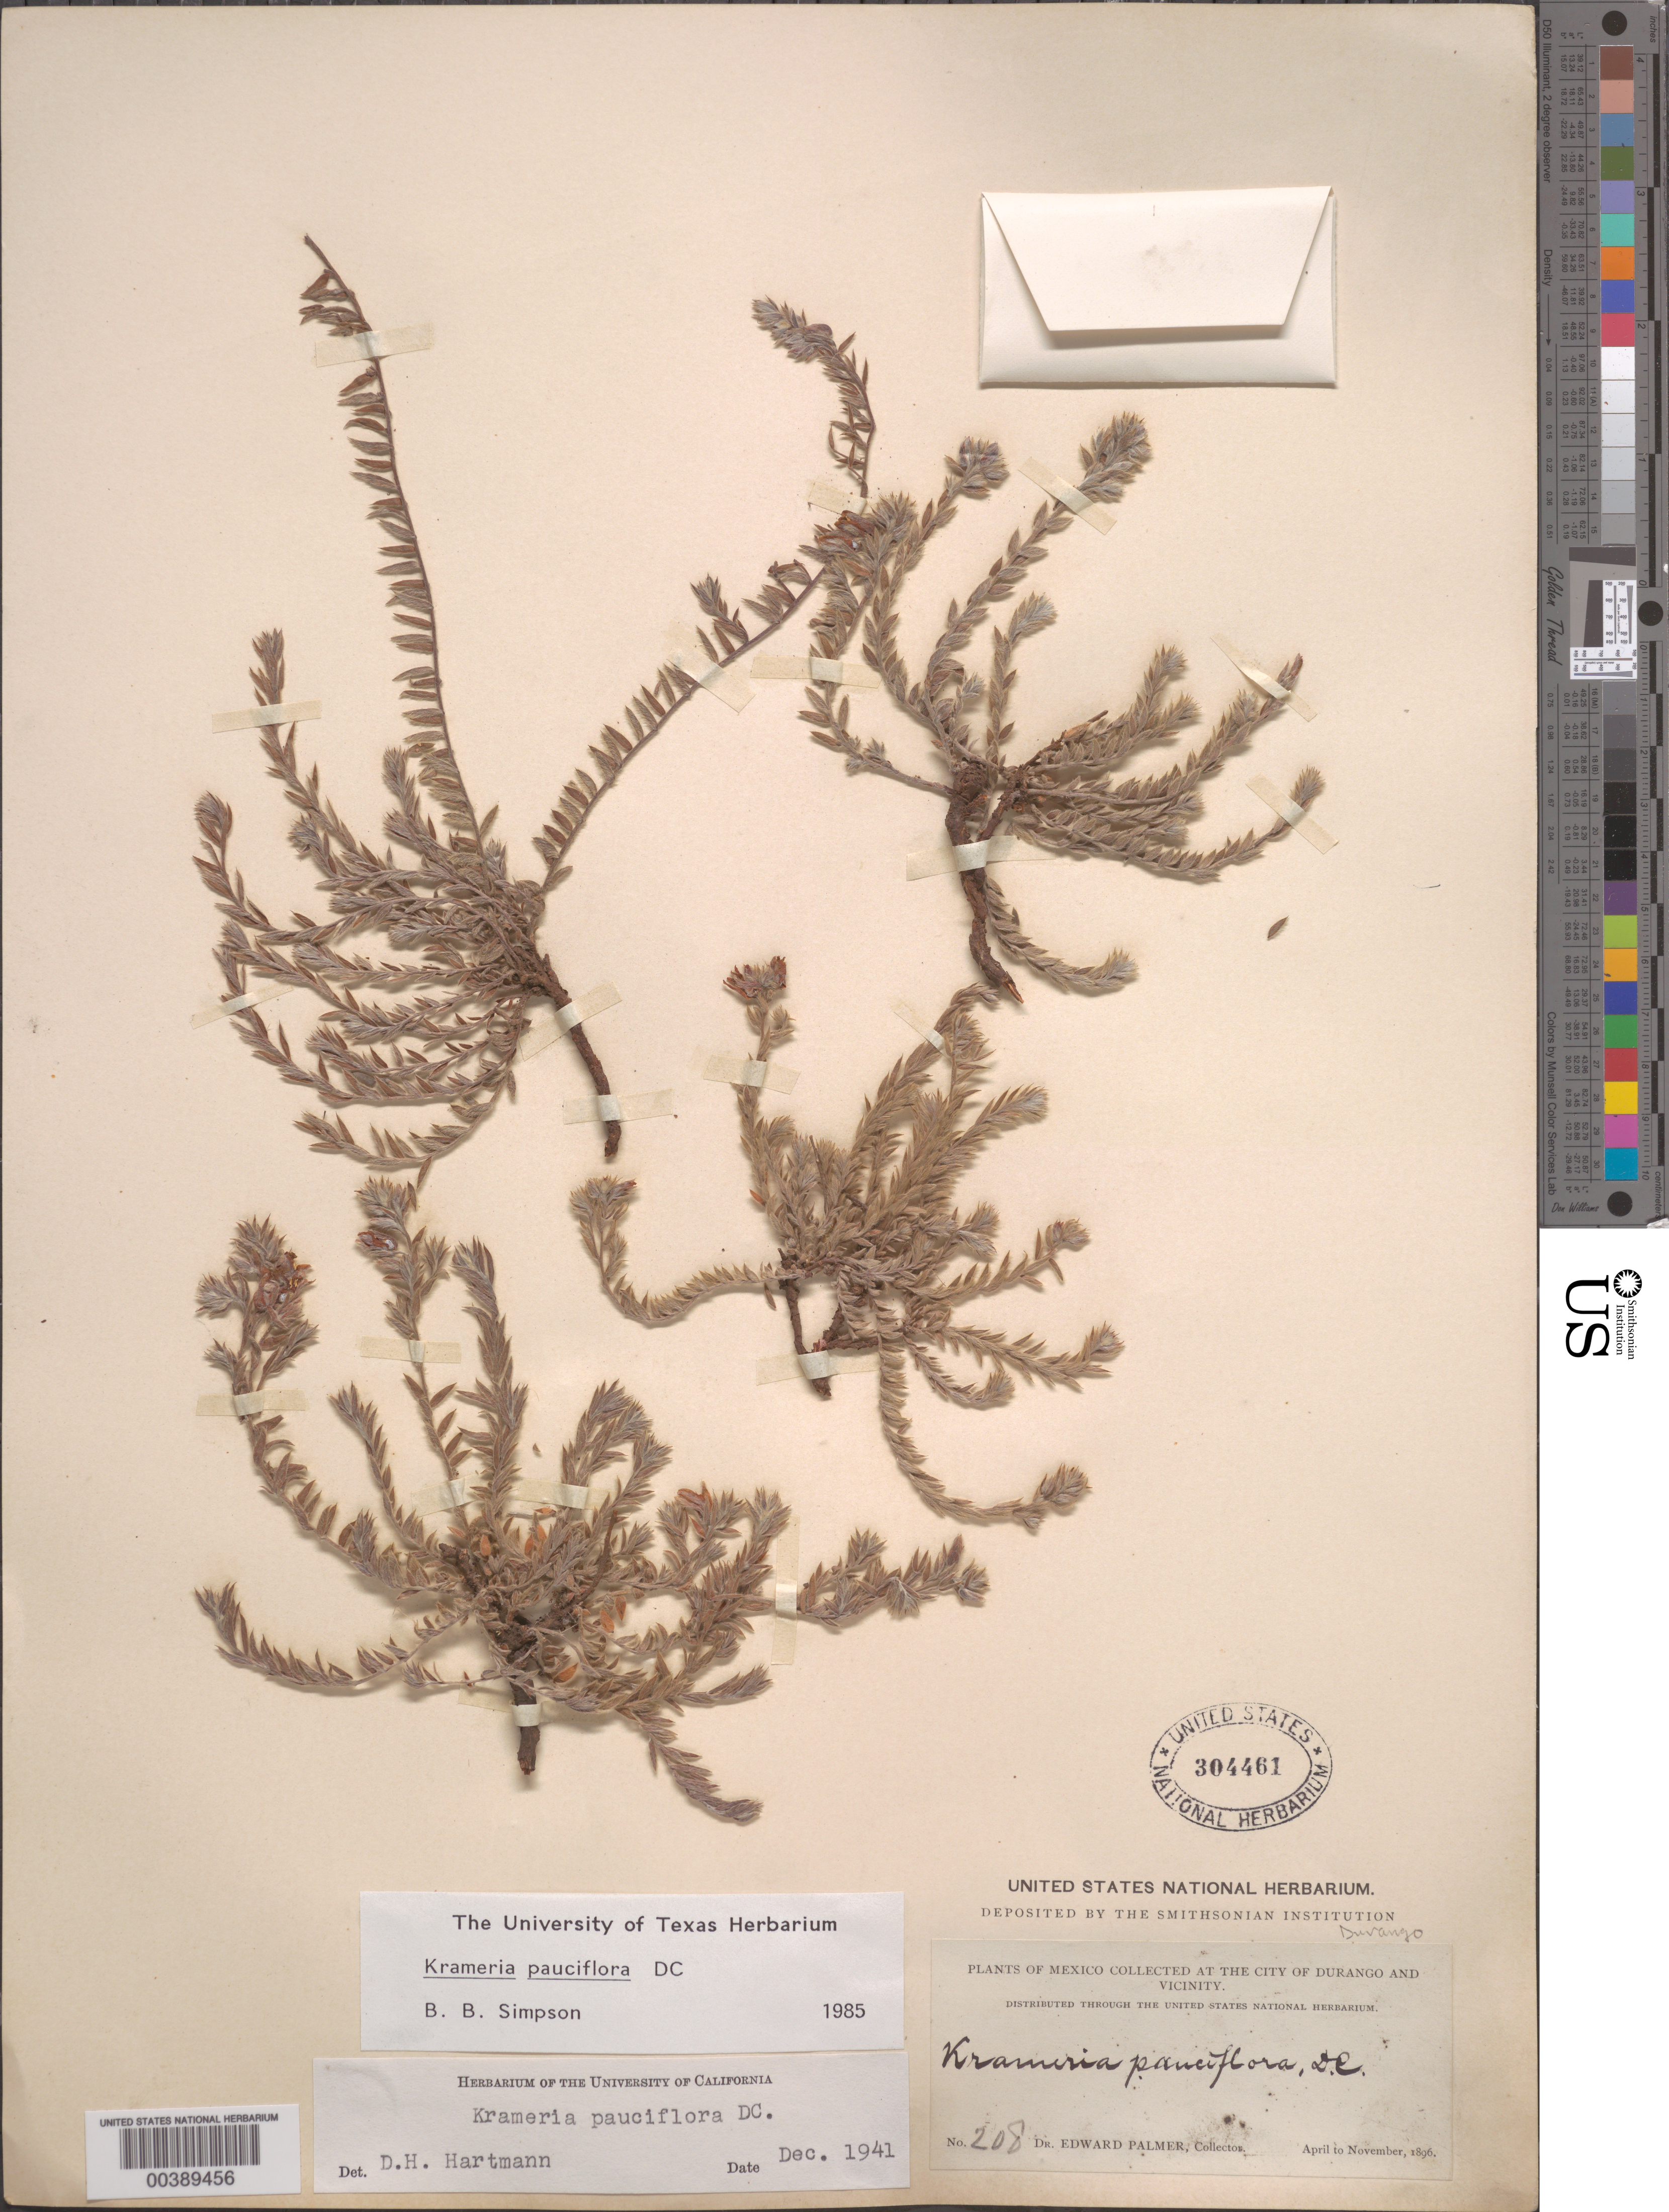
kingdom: Plantae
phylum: Tracheophyta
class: Magnoliopsida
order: Zygophyllales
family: Krameriaceae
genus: Krameria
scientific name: Krameria pauciflora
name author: DC.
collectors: E. Palmer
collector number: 208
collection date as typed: Apr 1896 to -- Nov 1896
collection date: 1896-04/1896-11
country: Mexico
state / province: Durango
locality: Durango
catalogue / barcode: US 304461